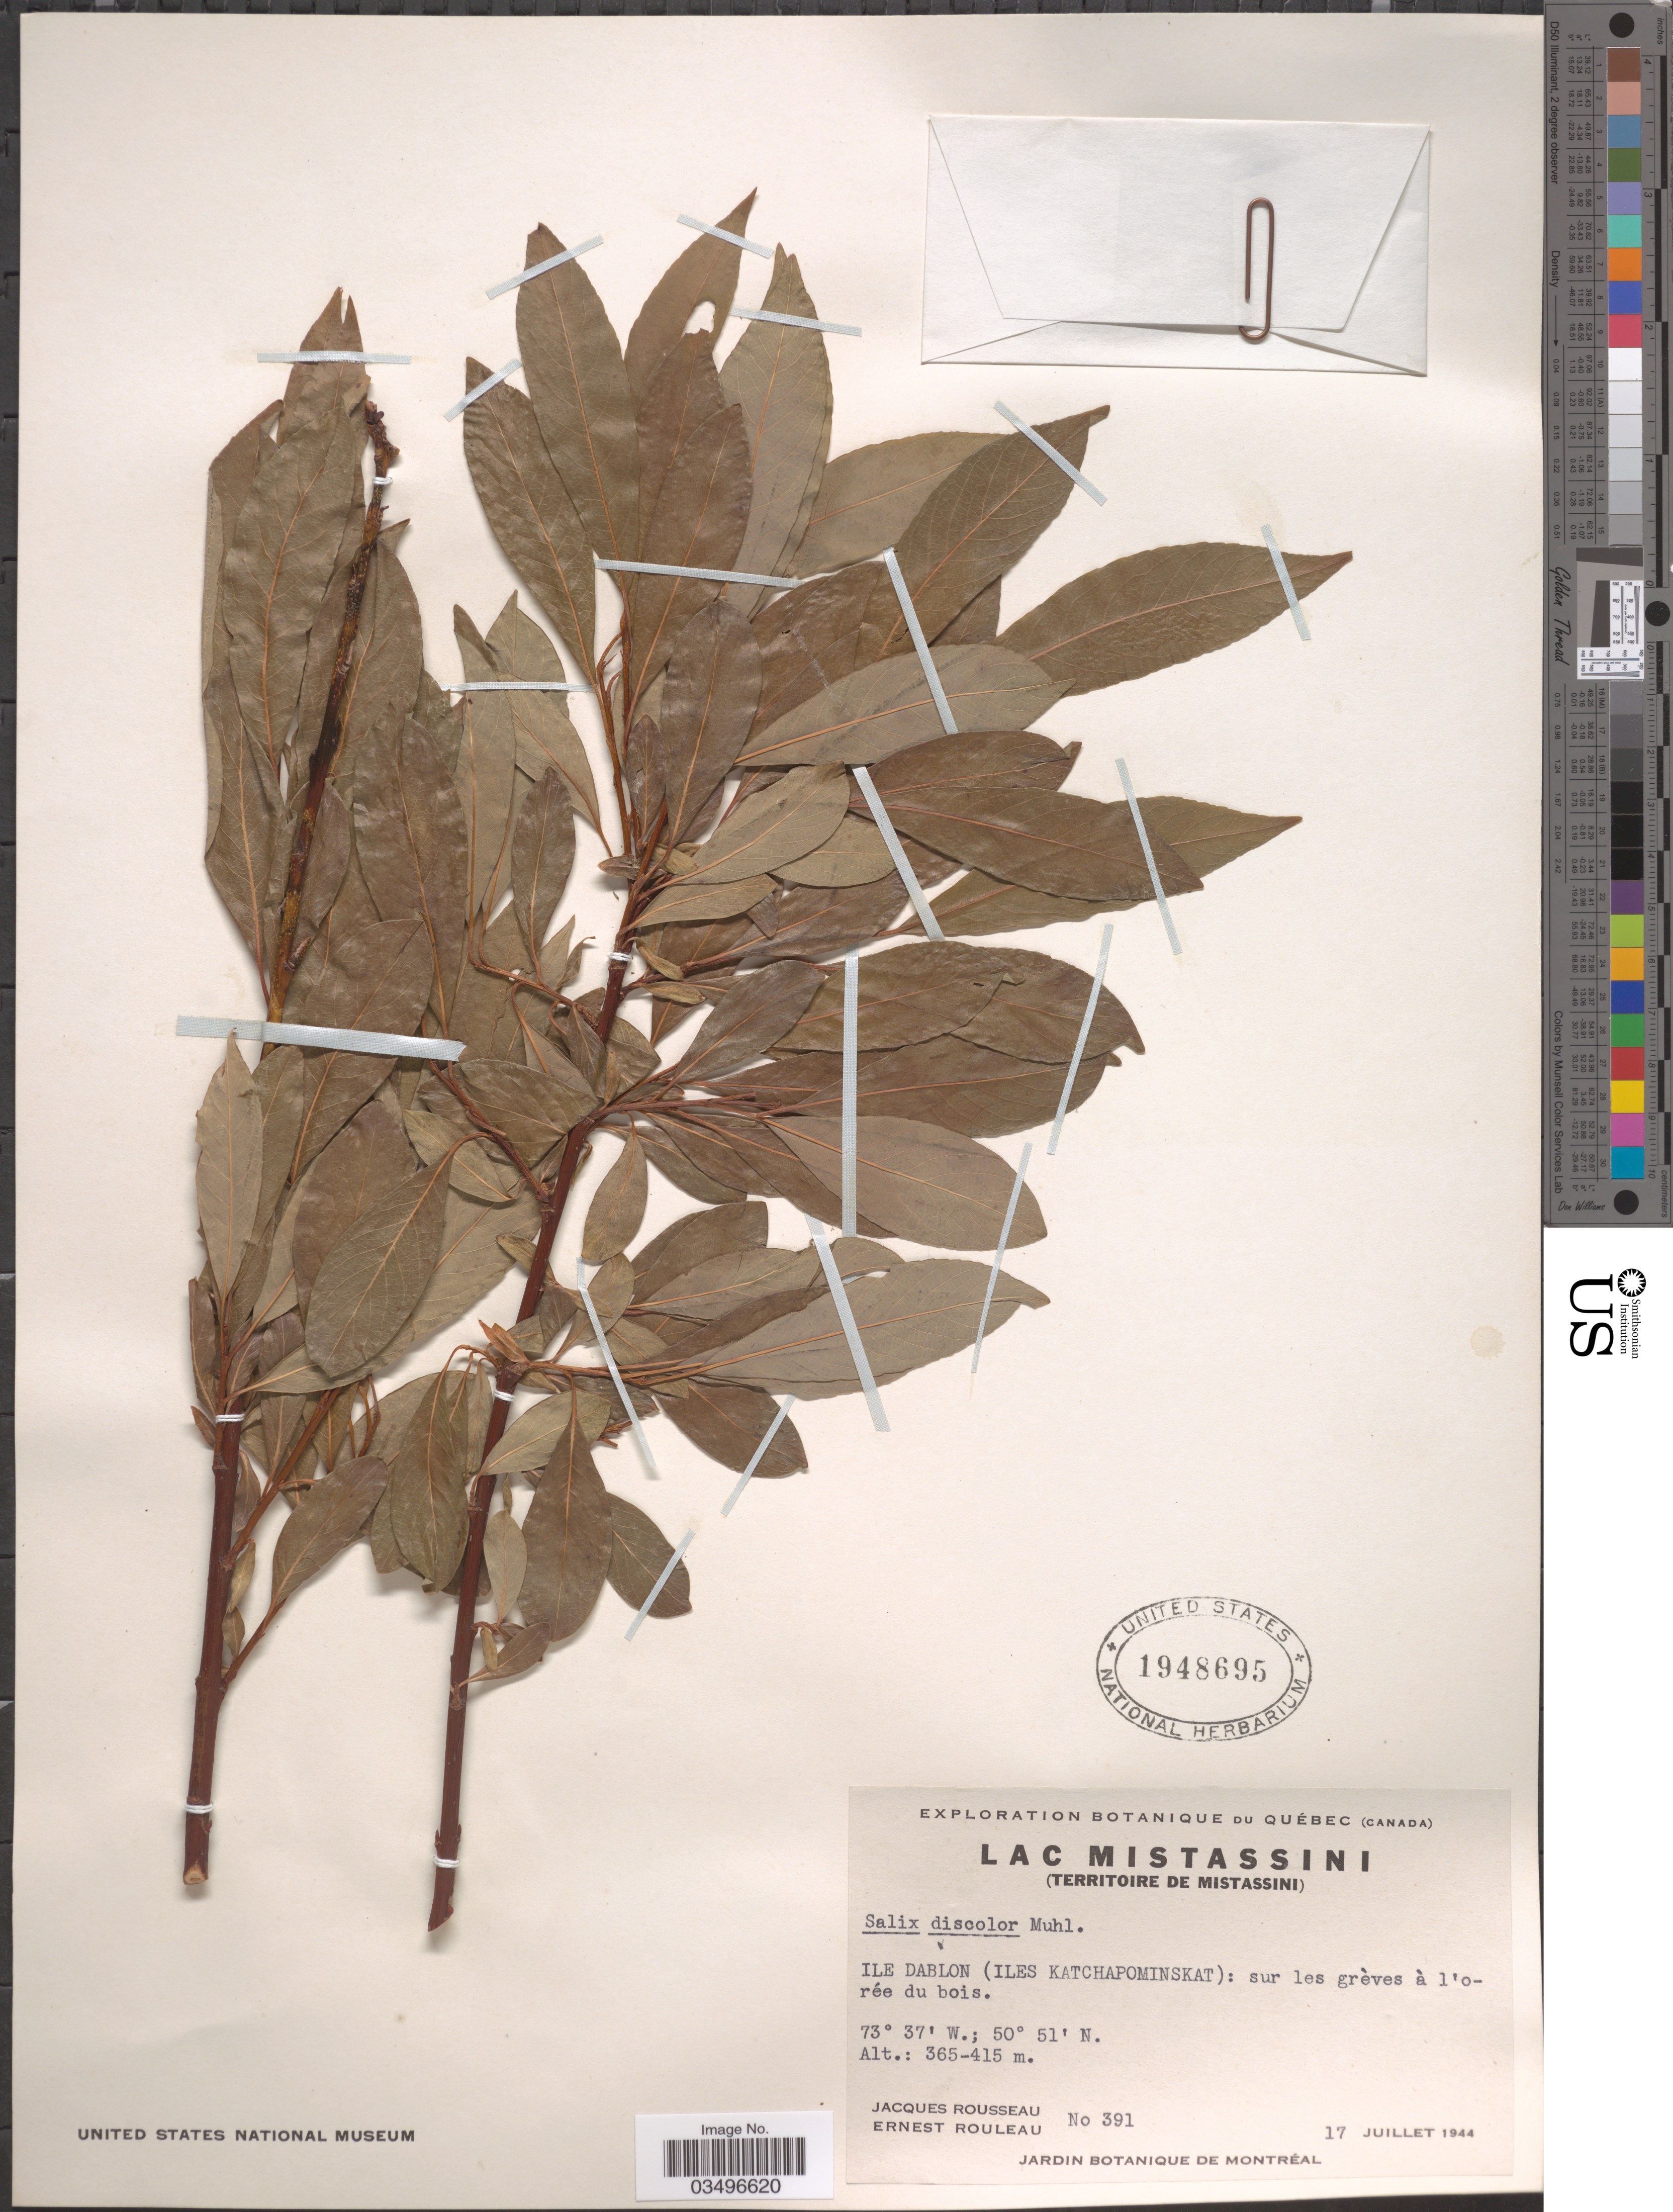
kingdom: Plantae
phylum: Tracheophyta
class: Magnoliopsida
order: Malpighiales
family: Salicaceae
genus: Salix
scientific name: Salix discolor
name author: Muhl.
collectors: J. Rousseau & E. Rouleau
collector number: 391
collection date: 1944-07-17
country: Canada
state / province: Quebec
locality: Lac Mistassini (Territoire de Mistassini). Ile Dablon (Iles Katchapominskat): sur les grèves à l'orée du bois.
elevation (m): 365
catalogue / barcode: US 1948695